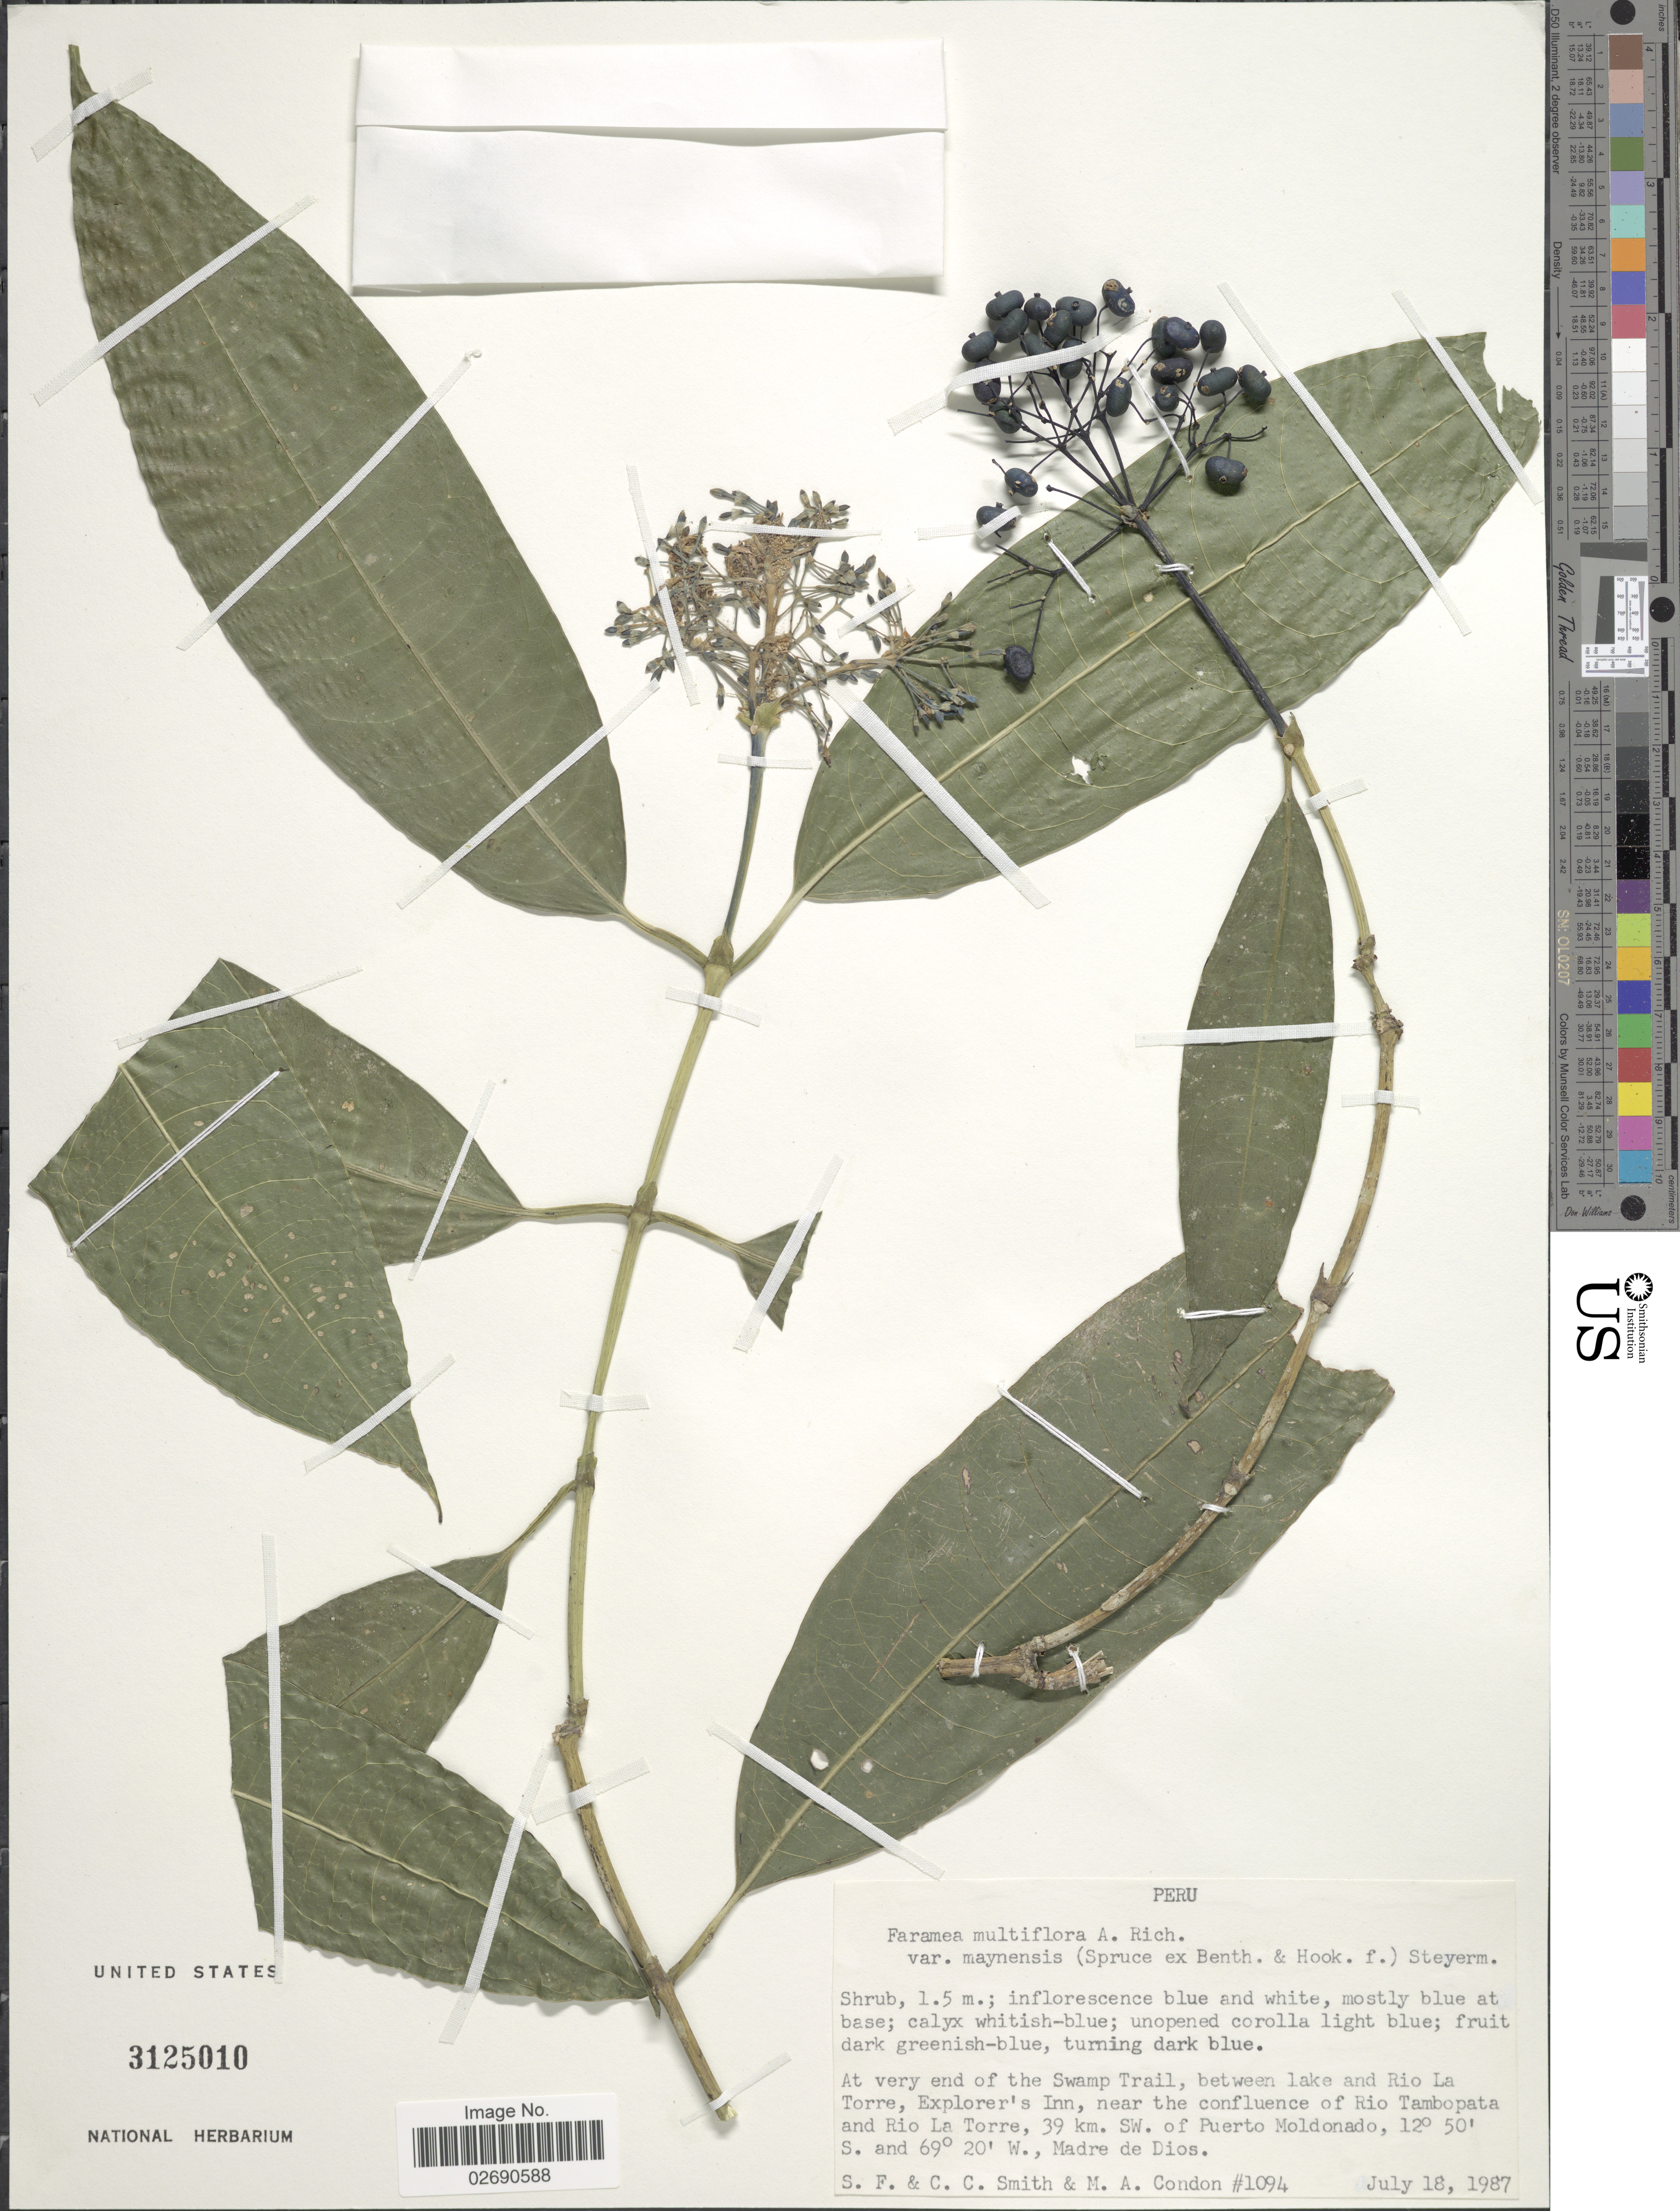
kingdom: Plantae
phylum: Tracheophyta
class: Magnoliopsida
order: Gentianales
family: Rubiaceae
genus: Faramea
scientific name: Faramea multiflora var. maynensis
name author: (Spruce ex Rusby) Steyerm.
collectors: S.F. Smith, C. C. Smith & M. Condon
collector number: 1094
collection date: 1987-07-18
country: Peru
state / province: Madre de Dios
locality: At very end of the Swamp Trail, between Lake and Rio La Torre, Explorer's Inn, near the confluence of Rio Tambopata and Rio La Torre, 39 km. SW. of Puerto Moldonado.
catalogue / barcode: US 3125010